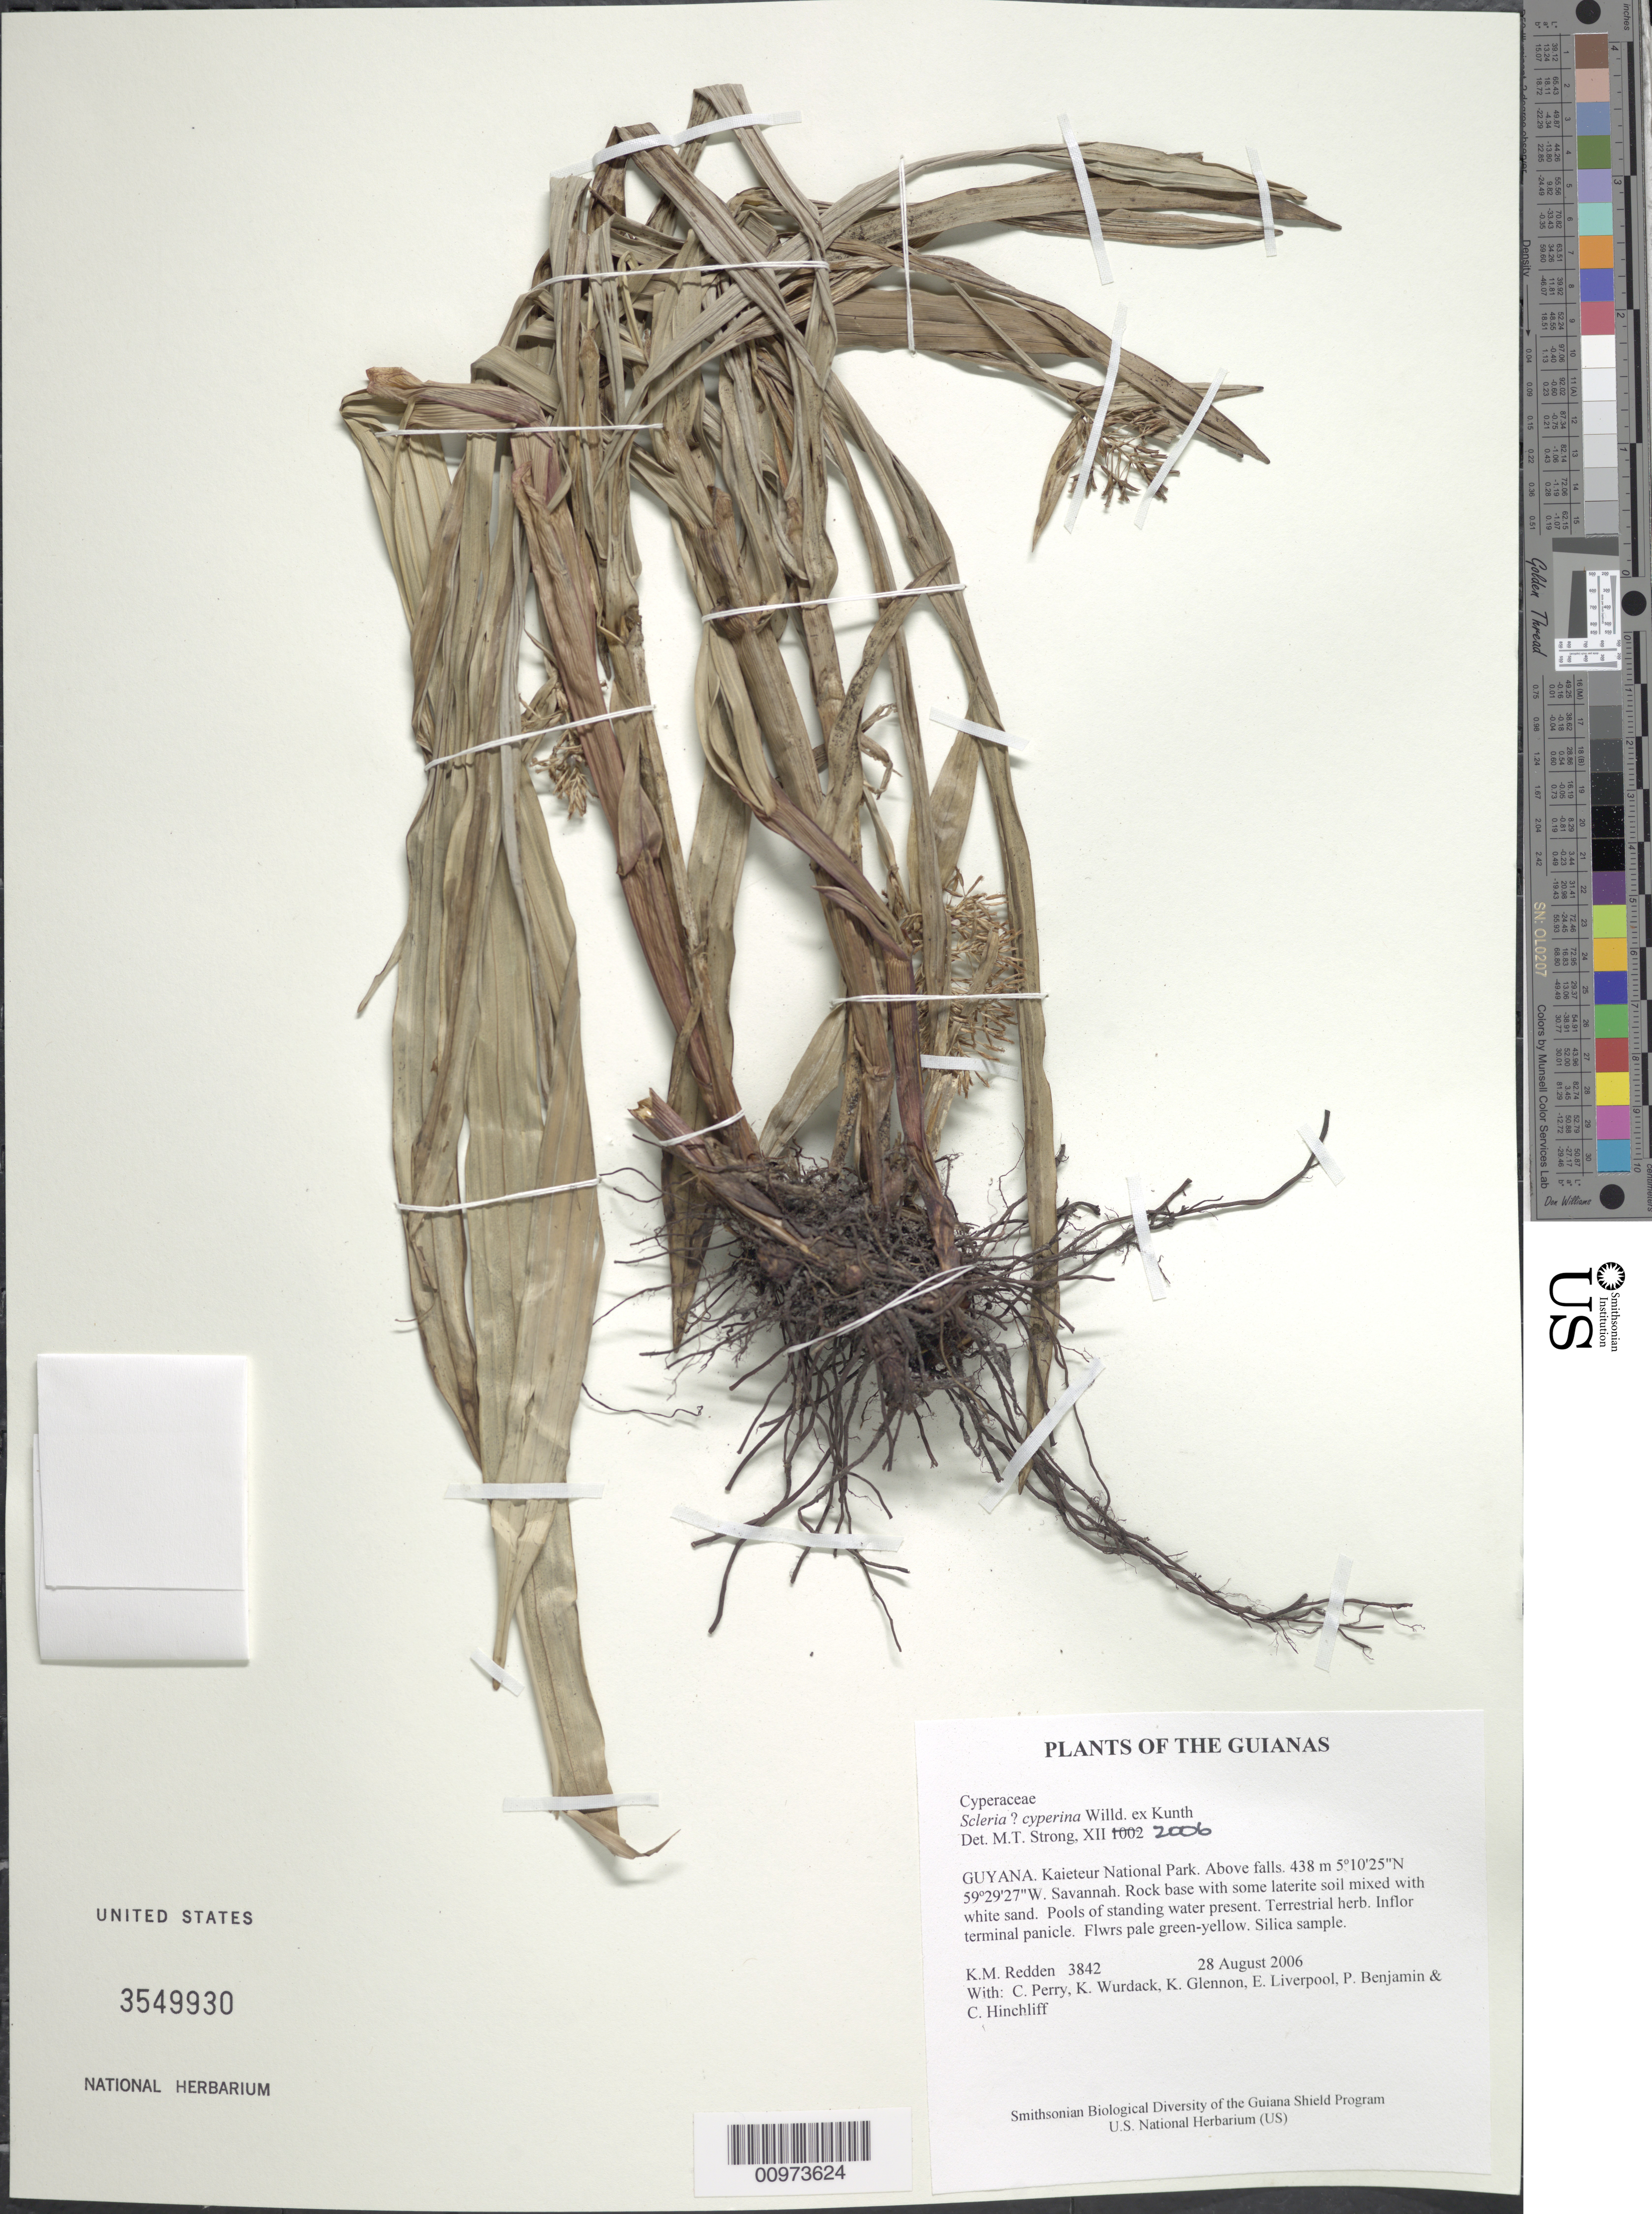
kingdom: Plantae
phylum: Tracheophyta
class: Liliopsida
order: Poales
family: Cyperaceae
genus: Scleria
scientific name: Scleria cyperina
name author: Willd. ex Kunth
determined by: Strong, M. T., (US), Smithsonian Institution - National Museum of Natural History (UNITED STATES)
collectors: K. M. Redden, C. Perry, K. Wurdack, K. Glennon, E. Liverpool, P. Benjamin & C. E. Hinchliff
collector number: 3842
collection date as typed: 28 August 2006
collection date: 2006-08-28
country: Guyana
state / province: Potaro-Siparuni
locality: Kaieteur National Park. Above falls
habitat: Savanna. Rock base with some laterite soil mixed with white sand. Pools of standing water present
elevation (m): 438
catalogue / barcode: US 3549930